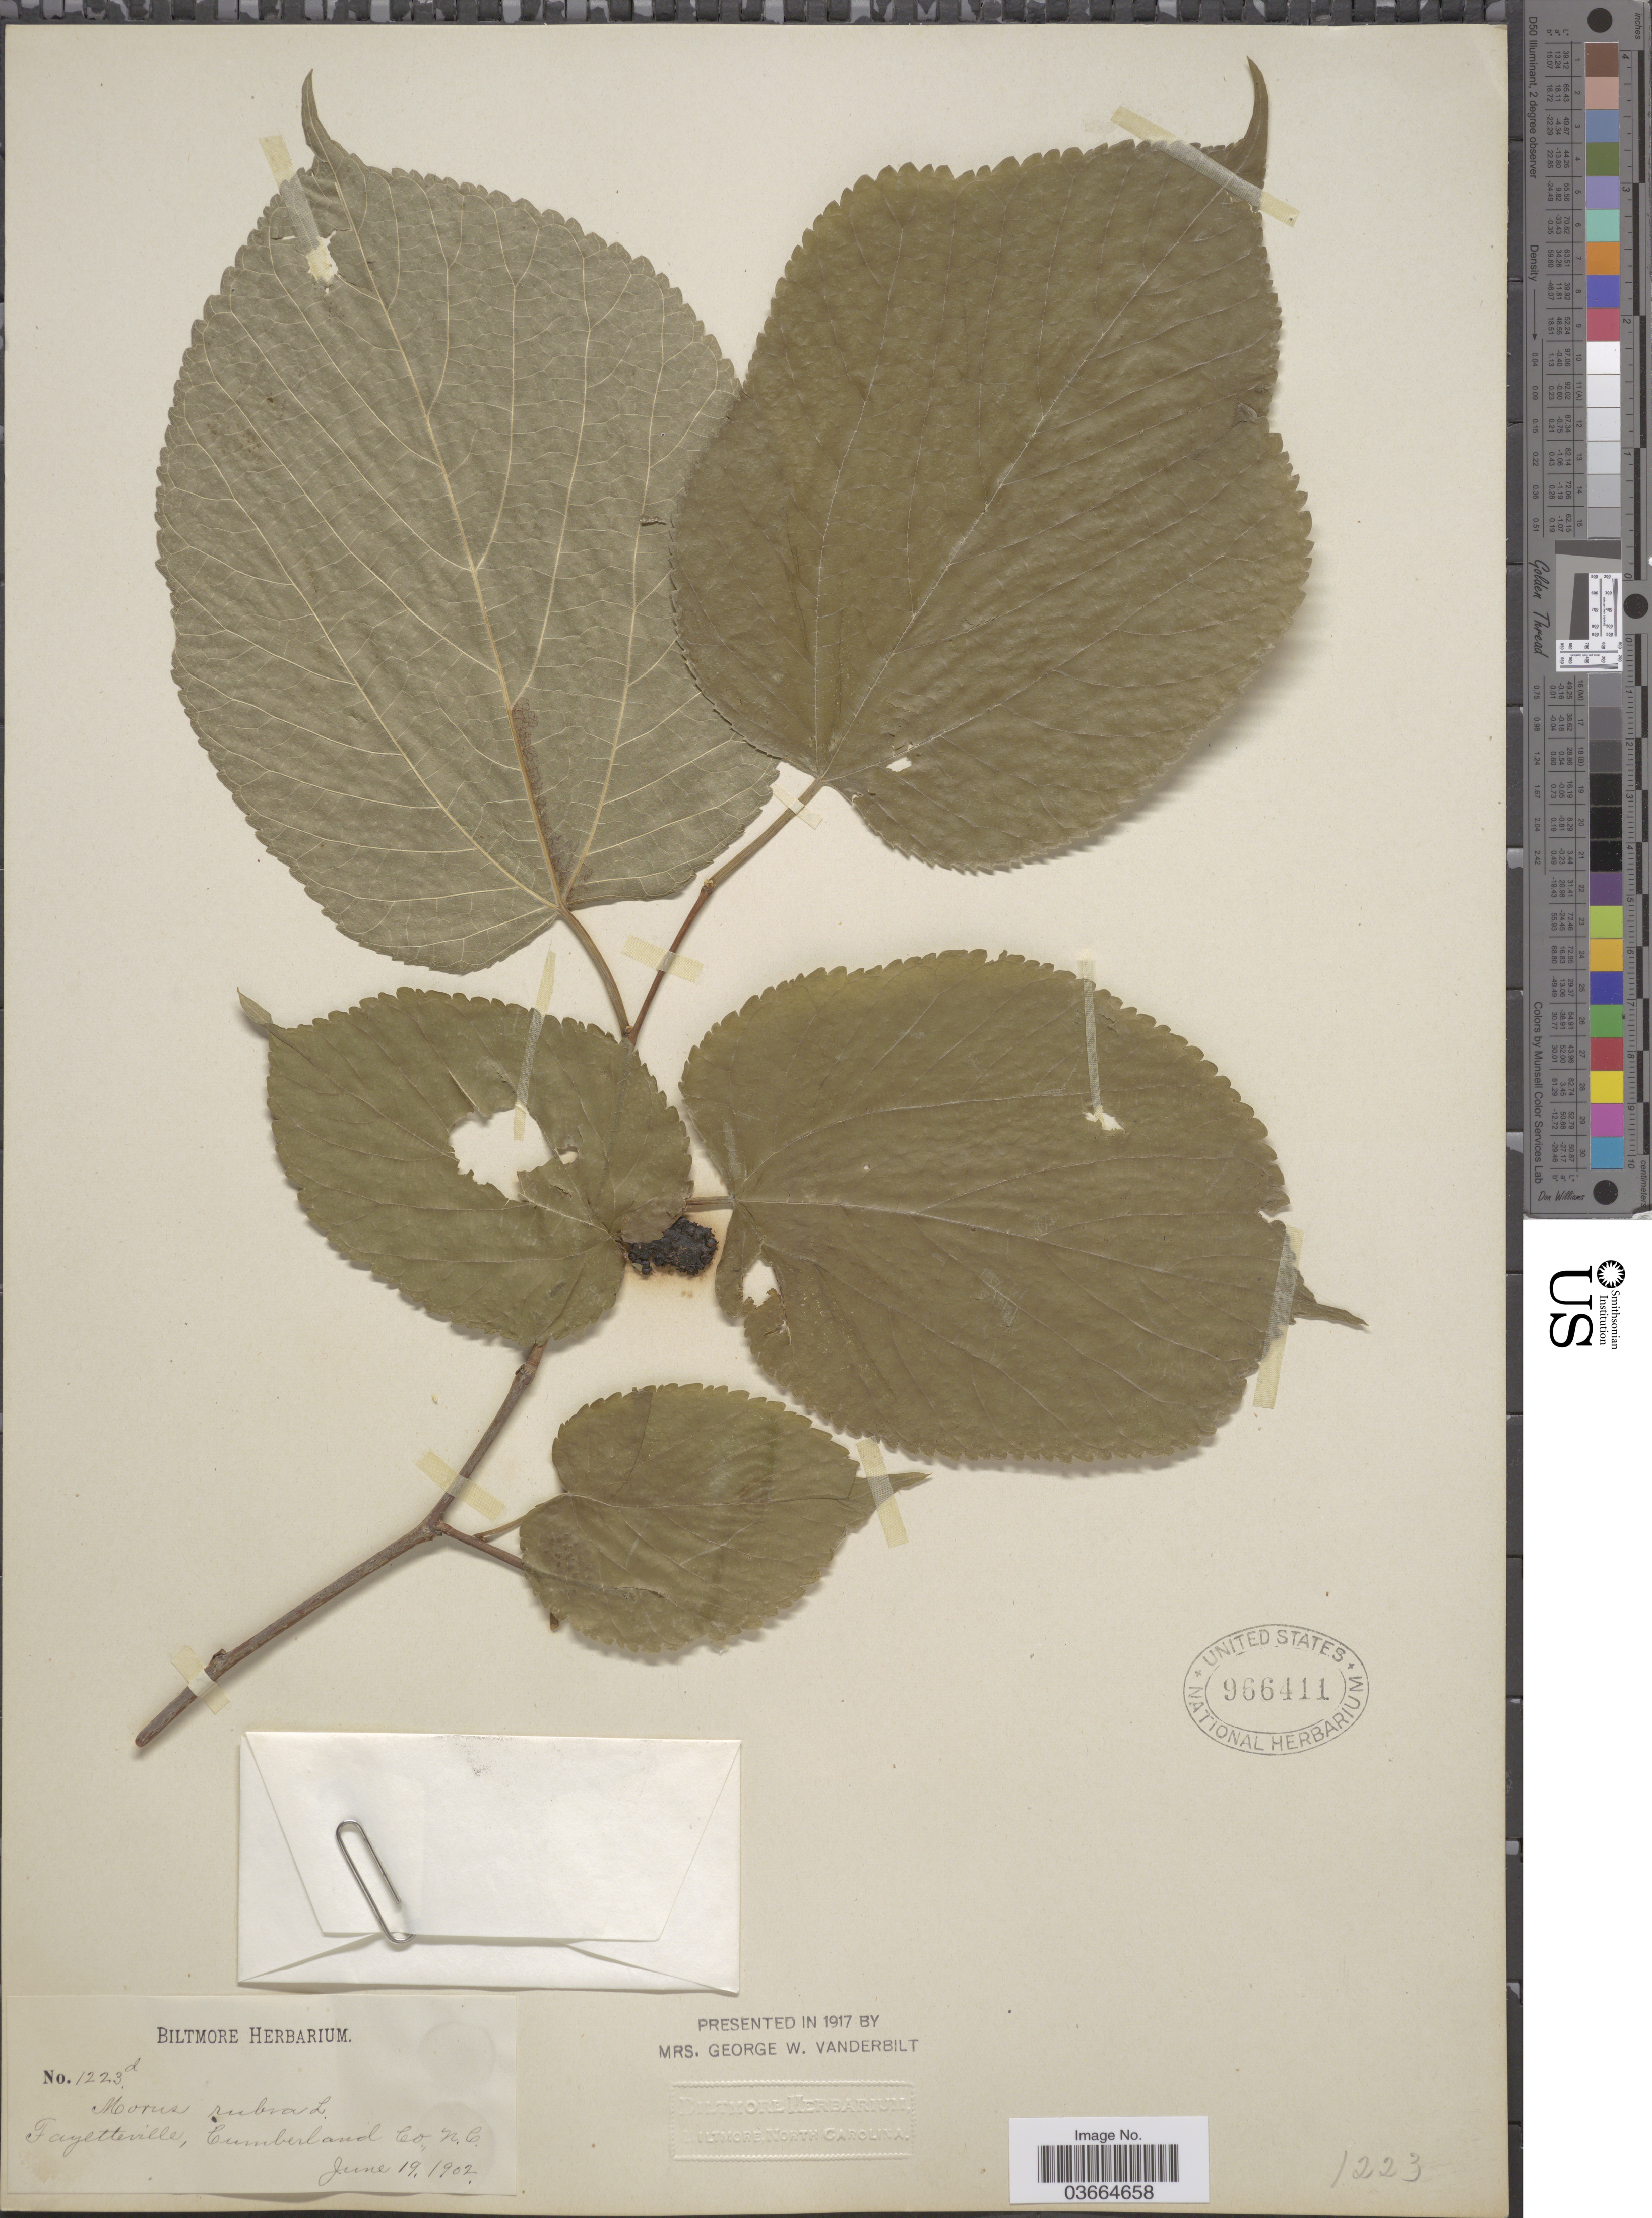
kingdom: Plantae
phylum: Tracheophyta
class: Magnoliopsida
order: Rosales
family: Moraceae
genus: Morus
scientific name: Morus rubra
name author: L.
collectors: ex herb. Biltmore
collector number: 1223d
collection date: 1902-06-19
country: United States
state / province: North Carolina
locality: Fayetteville, Cumberland Co.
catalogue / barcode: US 966411